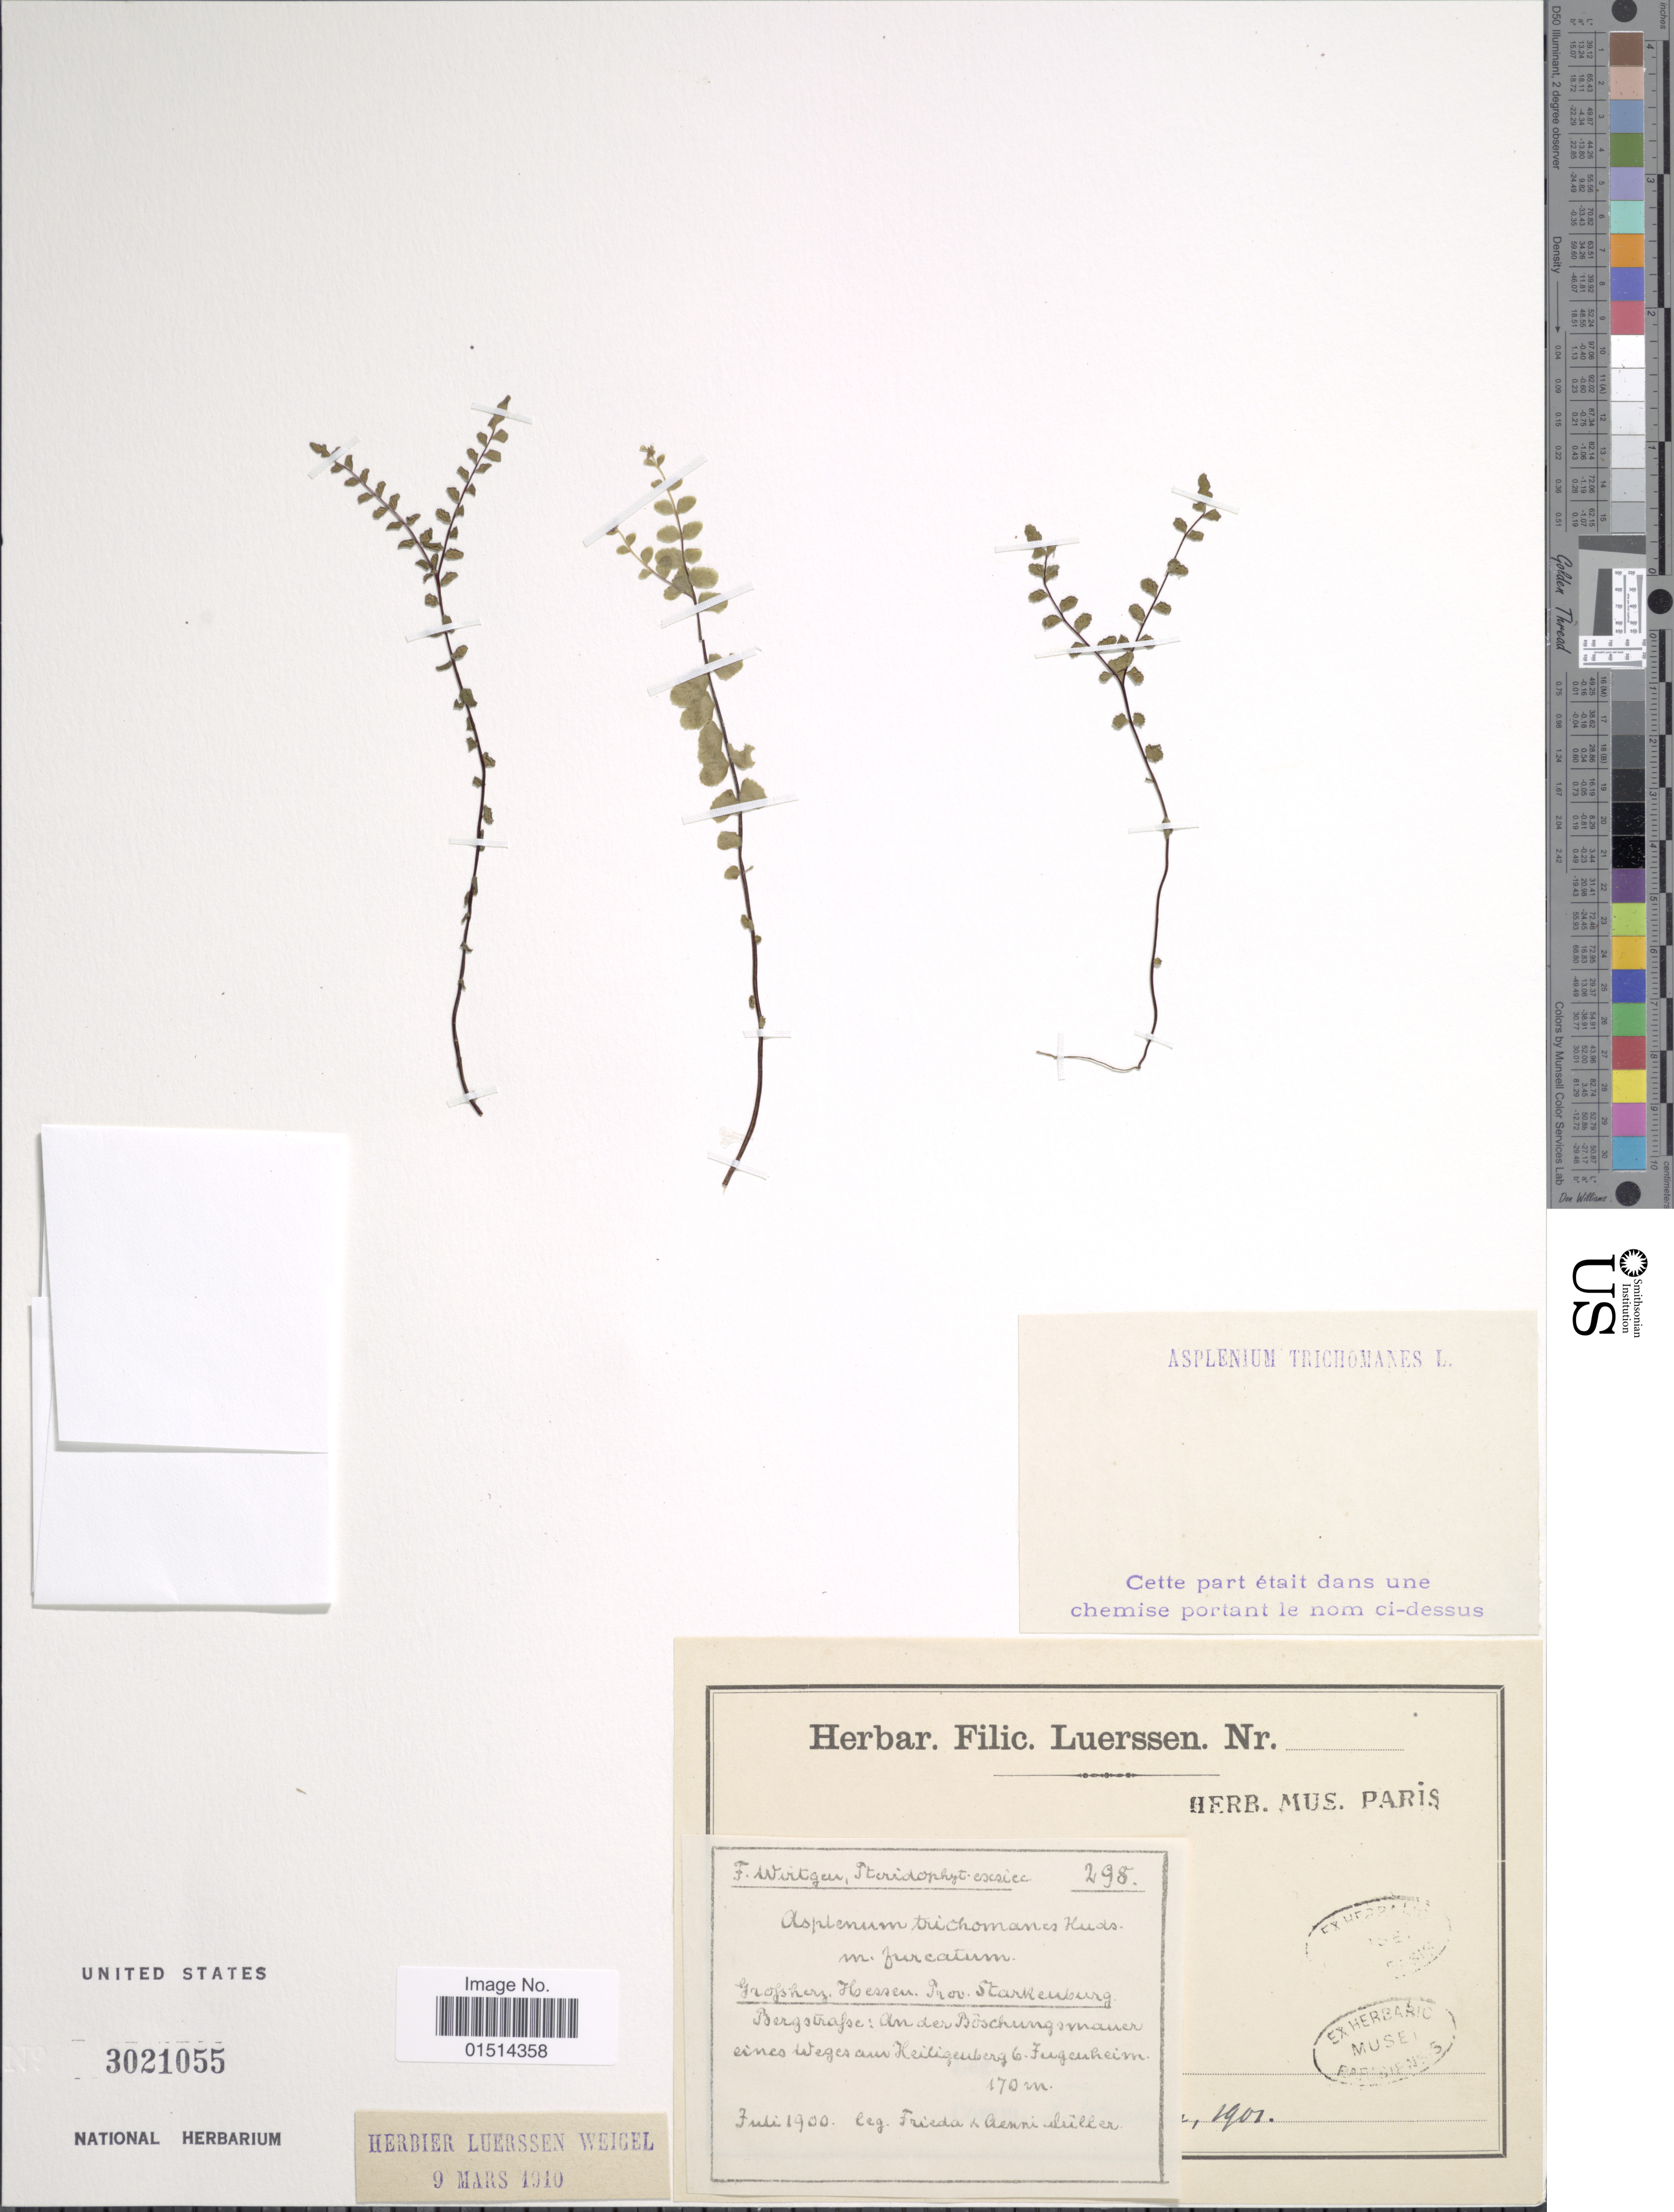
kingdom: Plantae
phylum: Tracheophyta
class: Polypodiopsida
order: Polypodiales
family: Aspleniaceae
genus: Asplenium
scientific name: Asplenium trichomanes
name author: L.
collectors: F. Muller & A. Muller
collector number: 298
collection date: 1900-07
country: Germany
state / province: Hesse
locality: Grofsherz. Hessen. Prov. Starrenburg, Bergstrafse: Ander Boschungsmaner eines Weges am Heiligenberg 6, Fugerheim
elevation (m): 170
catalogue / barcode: US 3021055